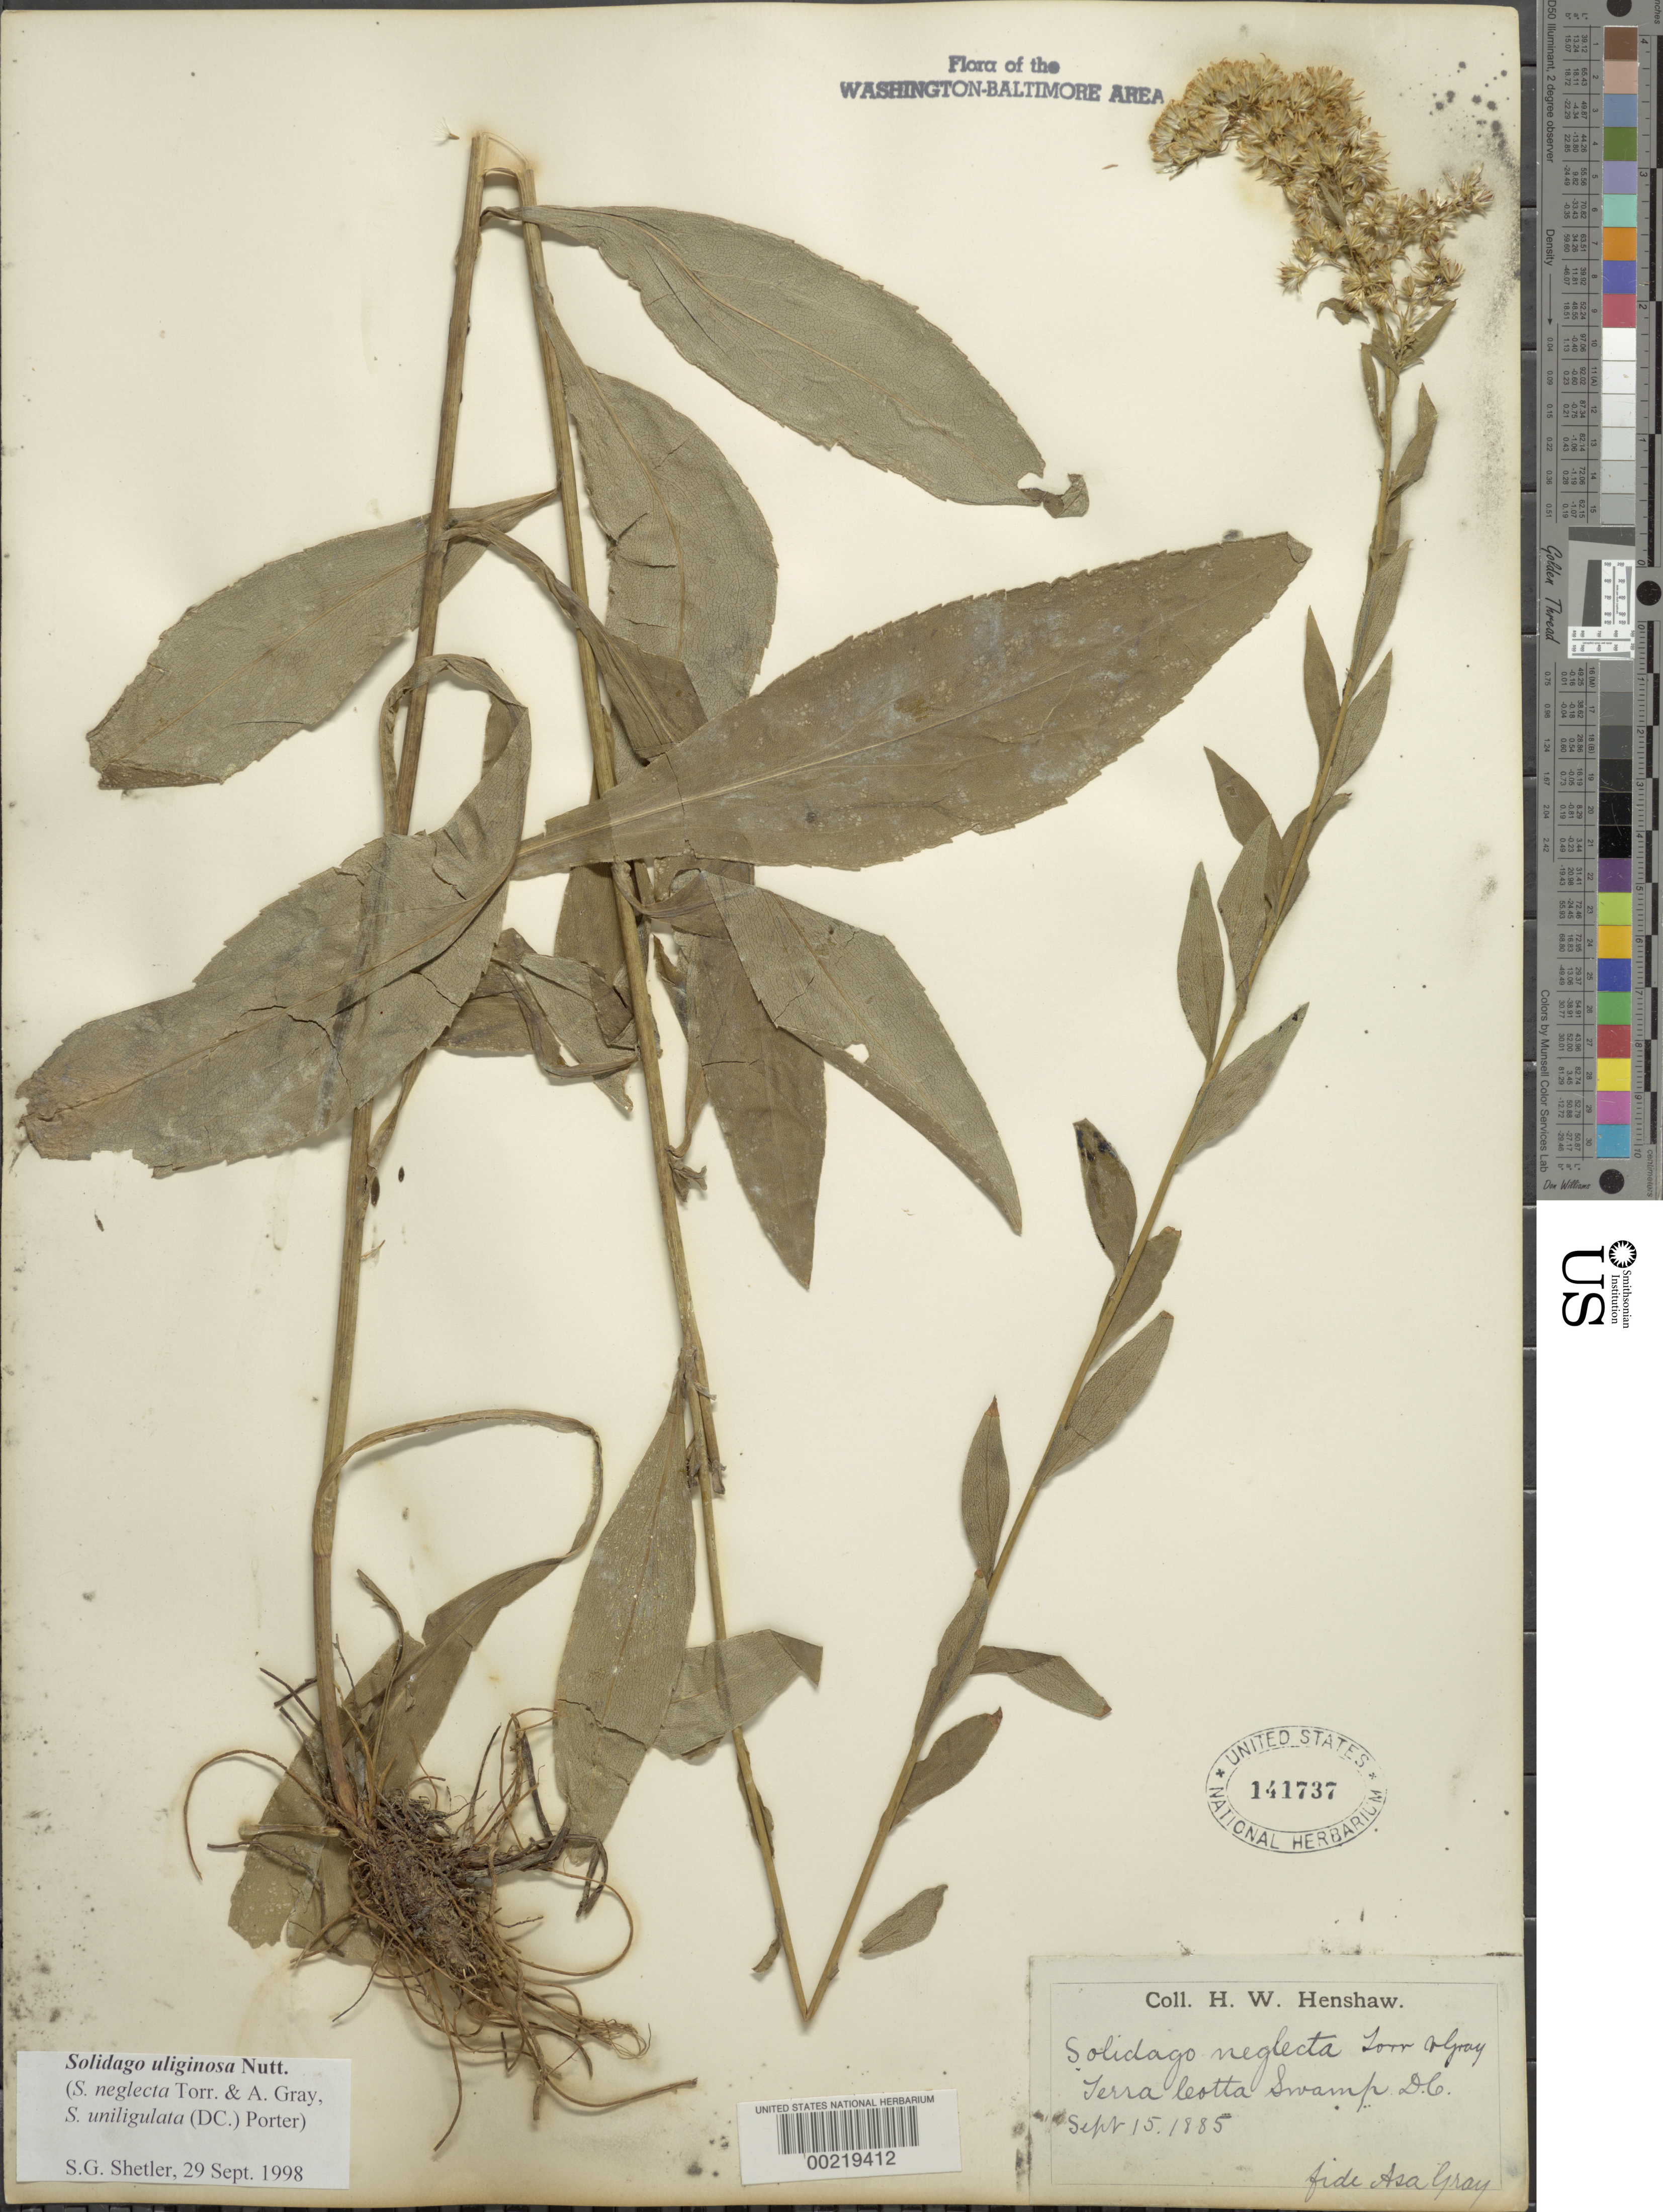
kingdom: Plantae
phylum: Tracheophyta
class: Magnoliopsida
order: Asterales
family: Asteraceae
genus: Solidago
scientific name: Solidago uliginosa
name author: Nutt.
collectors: H. Henshaw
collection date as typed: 15 Sep 1885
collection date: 1885-09-15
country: United States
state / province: District of Columbia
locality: Terra Cotta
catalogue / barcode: US 141737